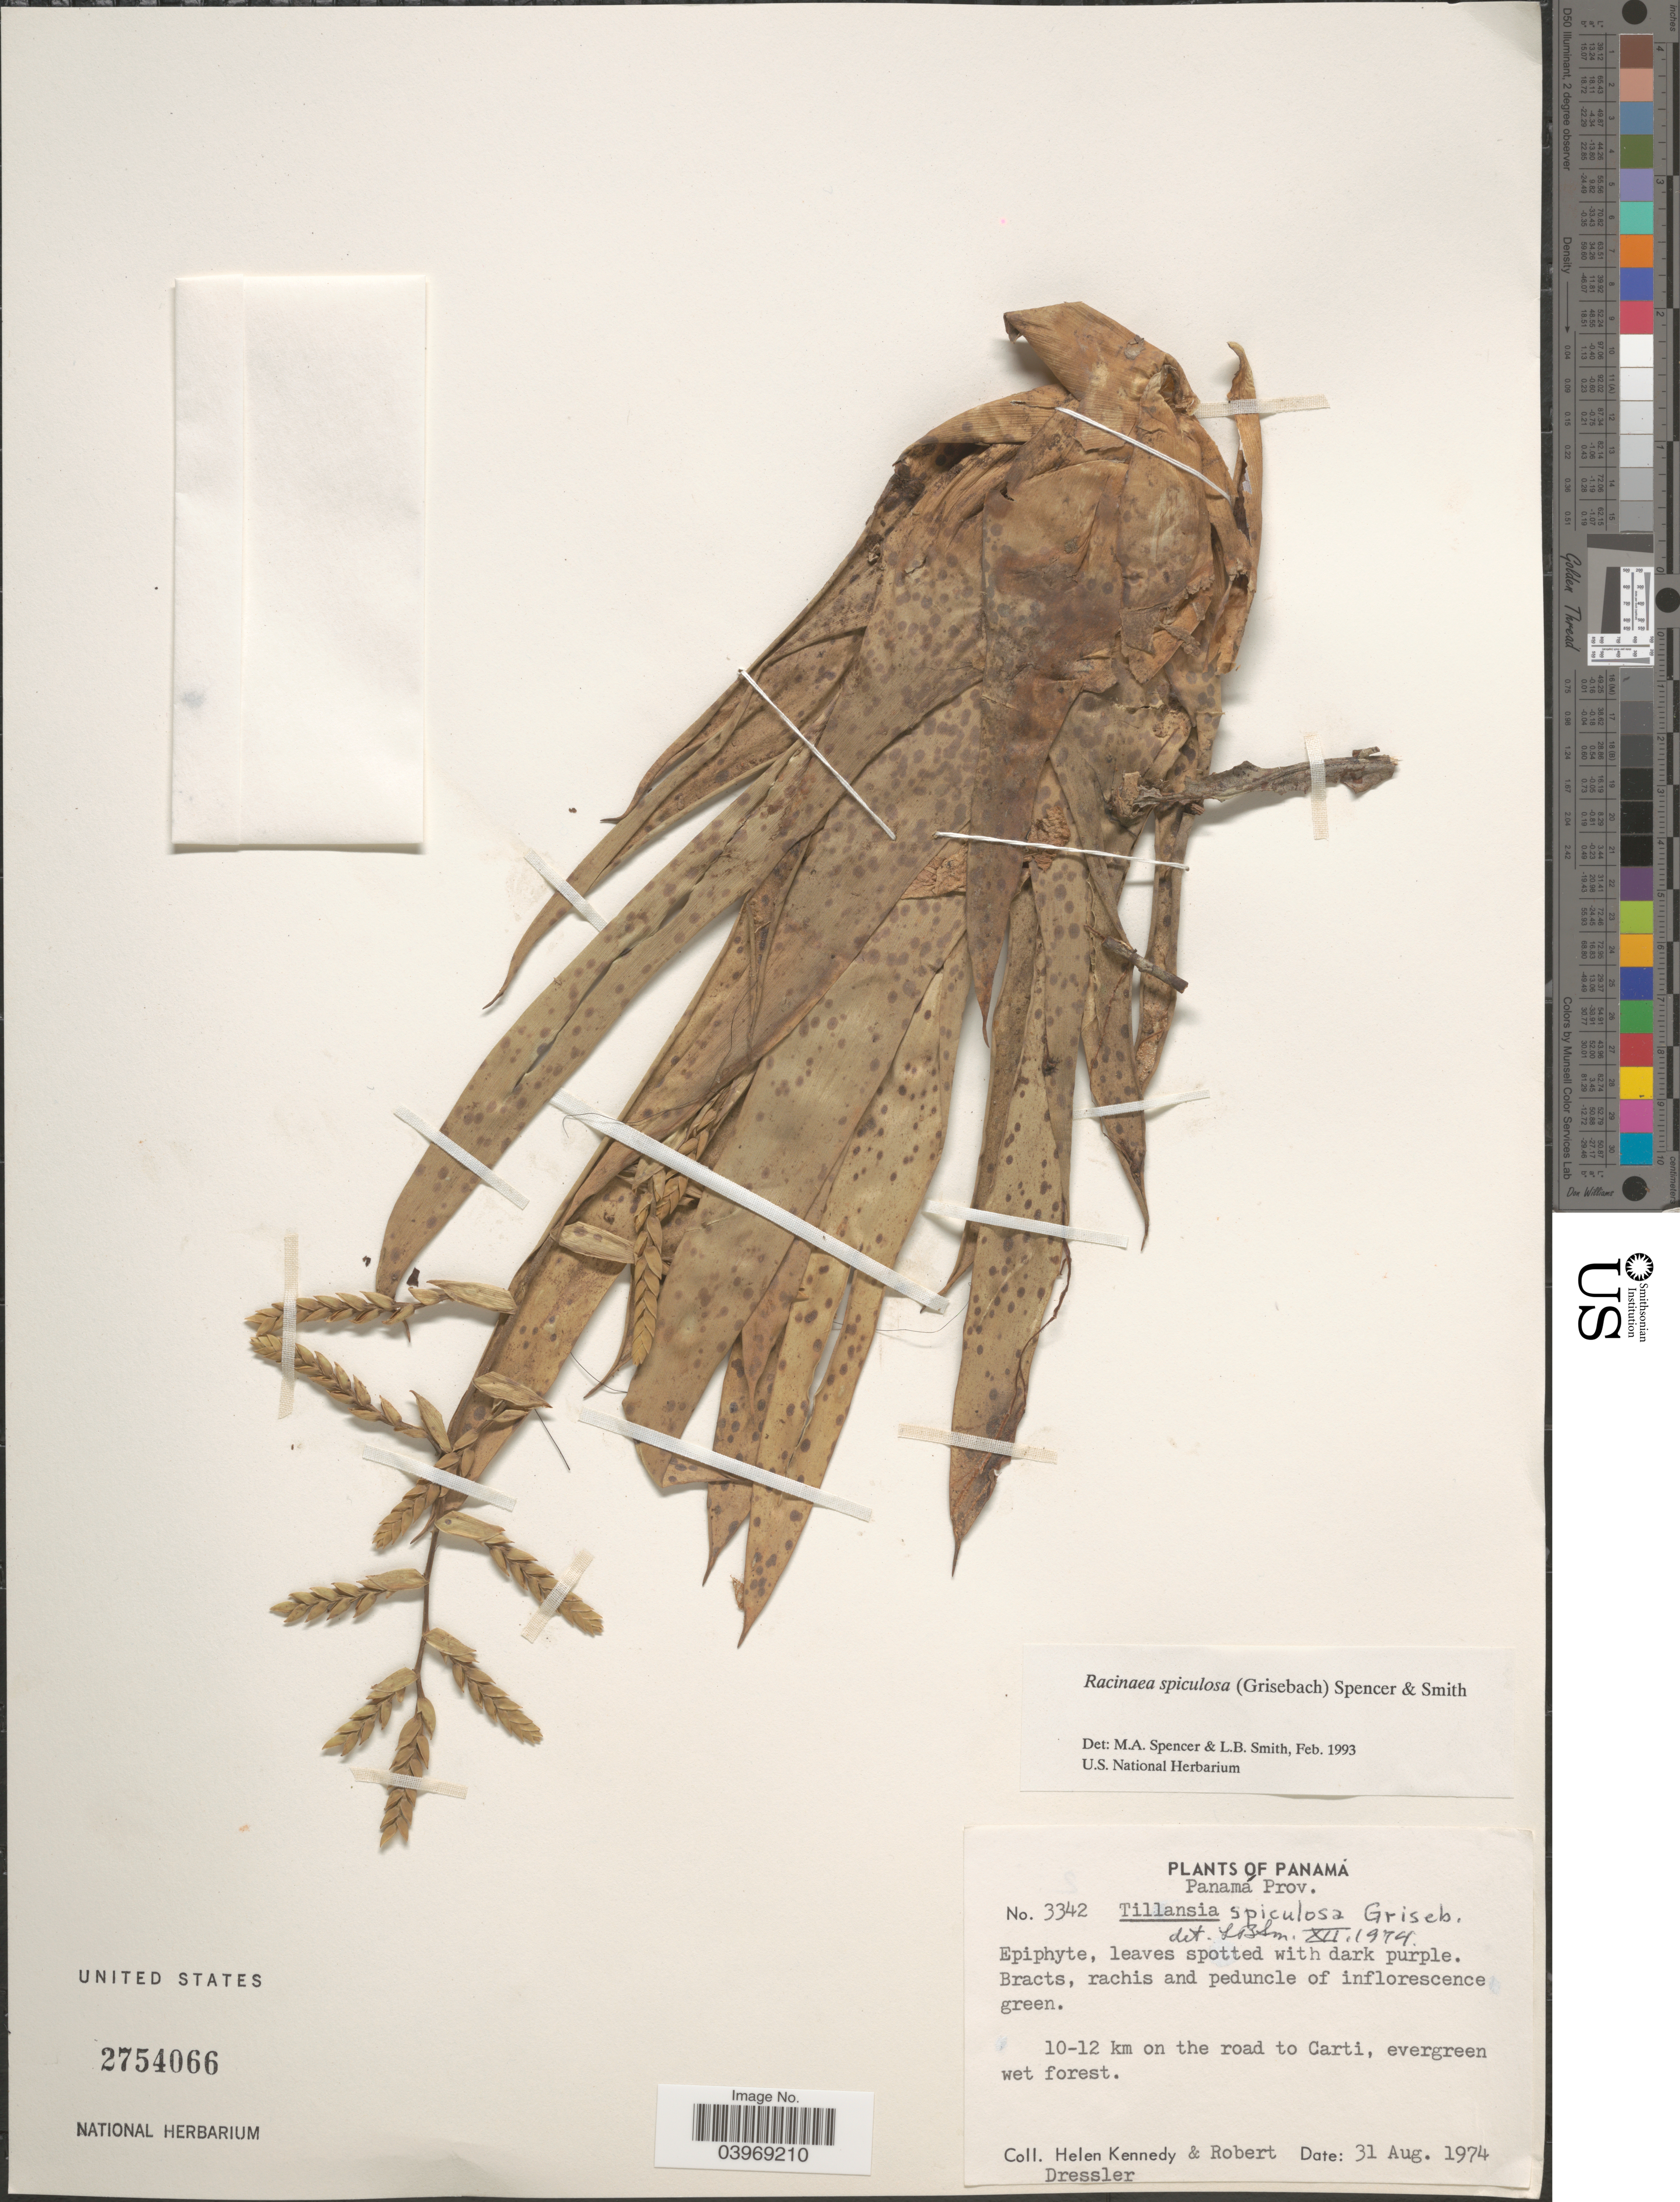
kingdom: Plantae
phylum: Tracheophyta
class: Liliopsida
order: Poales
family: Bromeliaceae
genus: Racinaea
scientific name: Racinaea spiculosa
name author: (Griseb.) M.A. Spencer & L.B. Sm.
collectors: H. Kennedy & R. Dressler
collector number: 3342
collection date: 1974-08-31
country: Panama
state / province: Panamá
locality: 10-12 km on the road to Carti.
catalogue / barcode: US 2754066